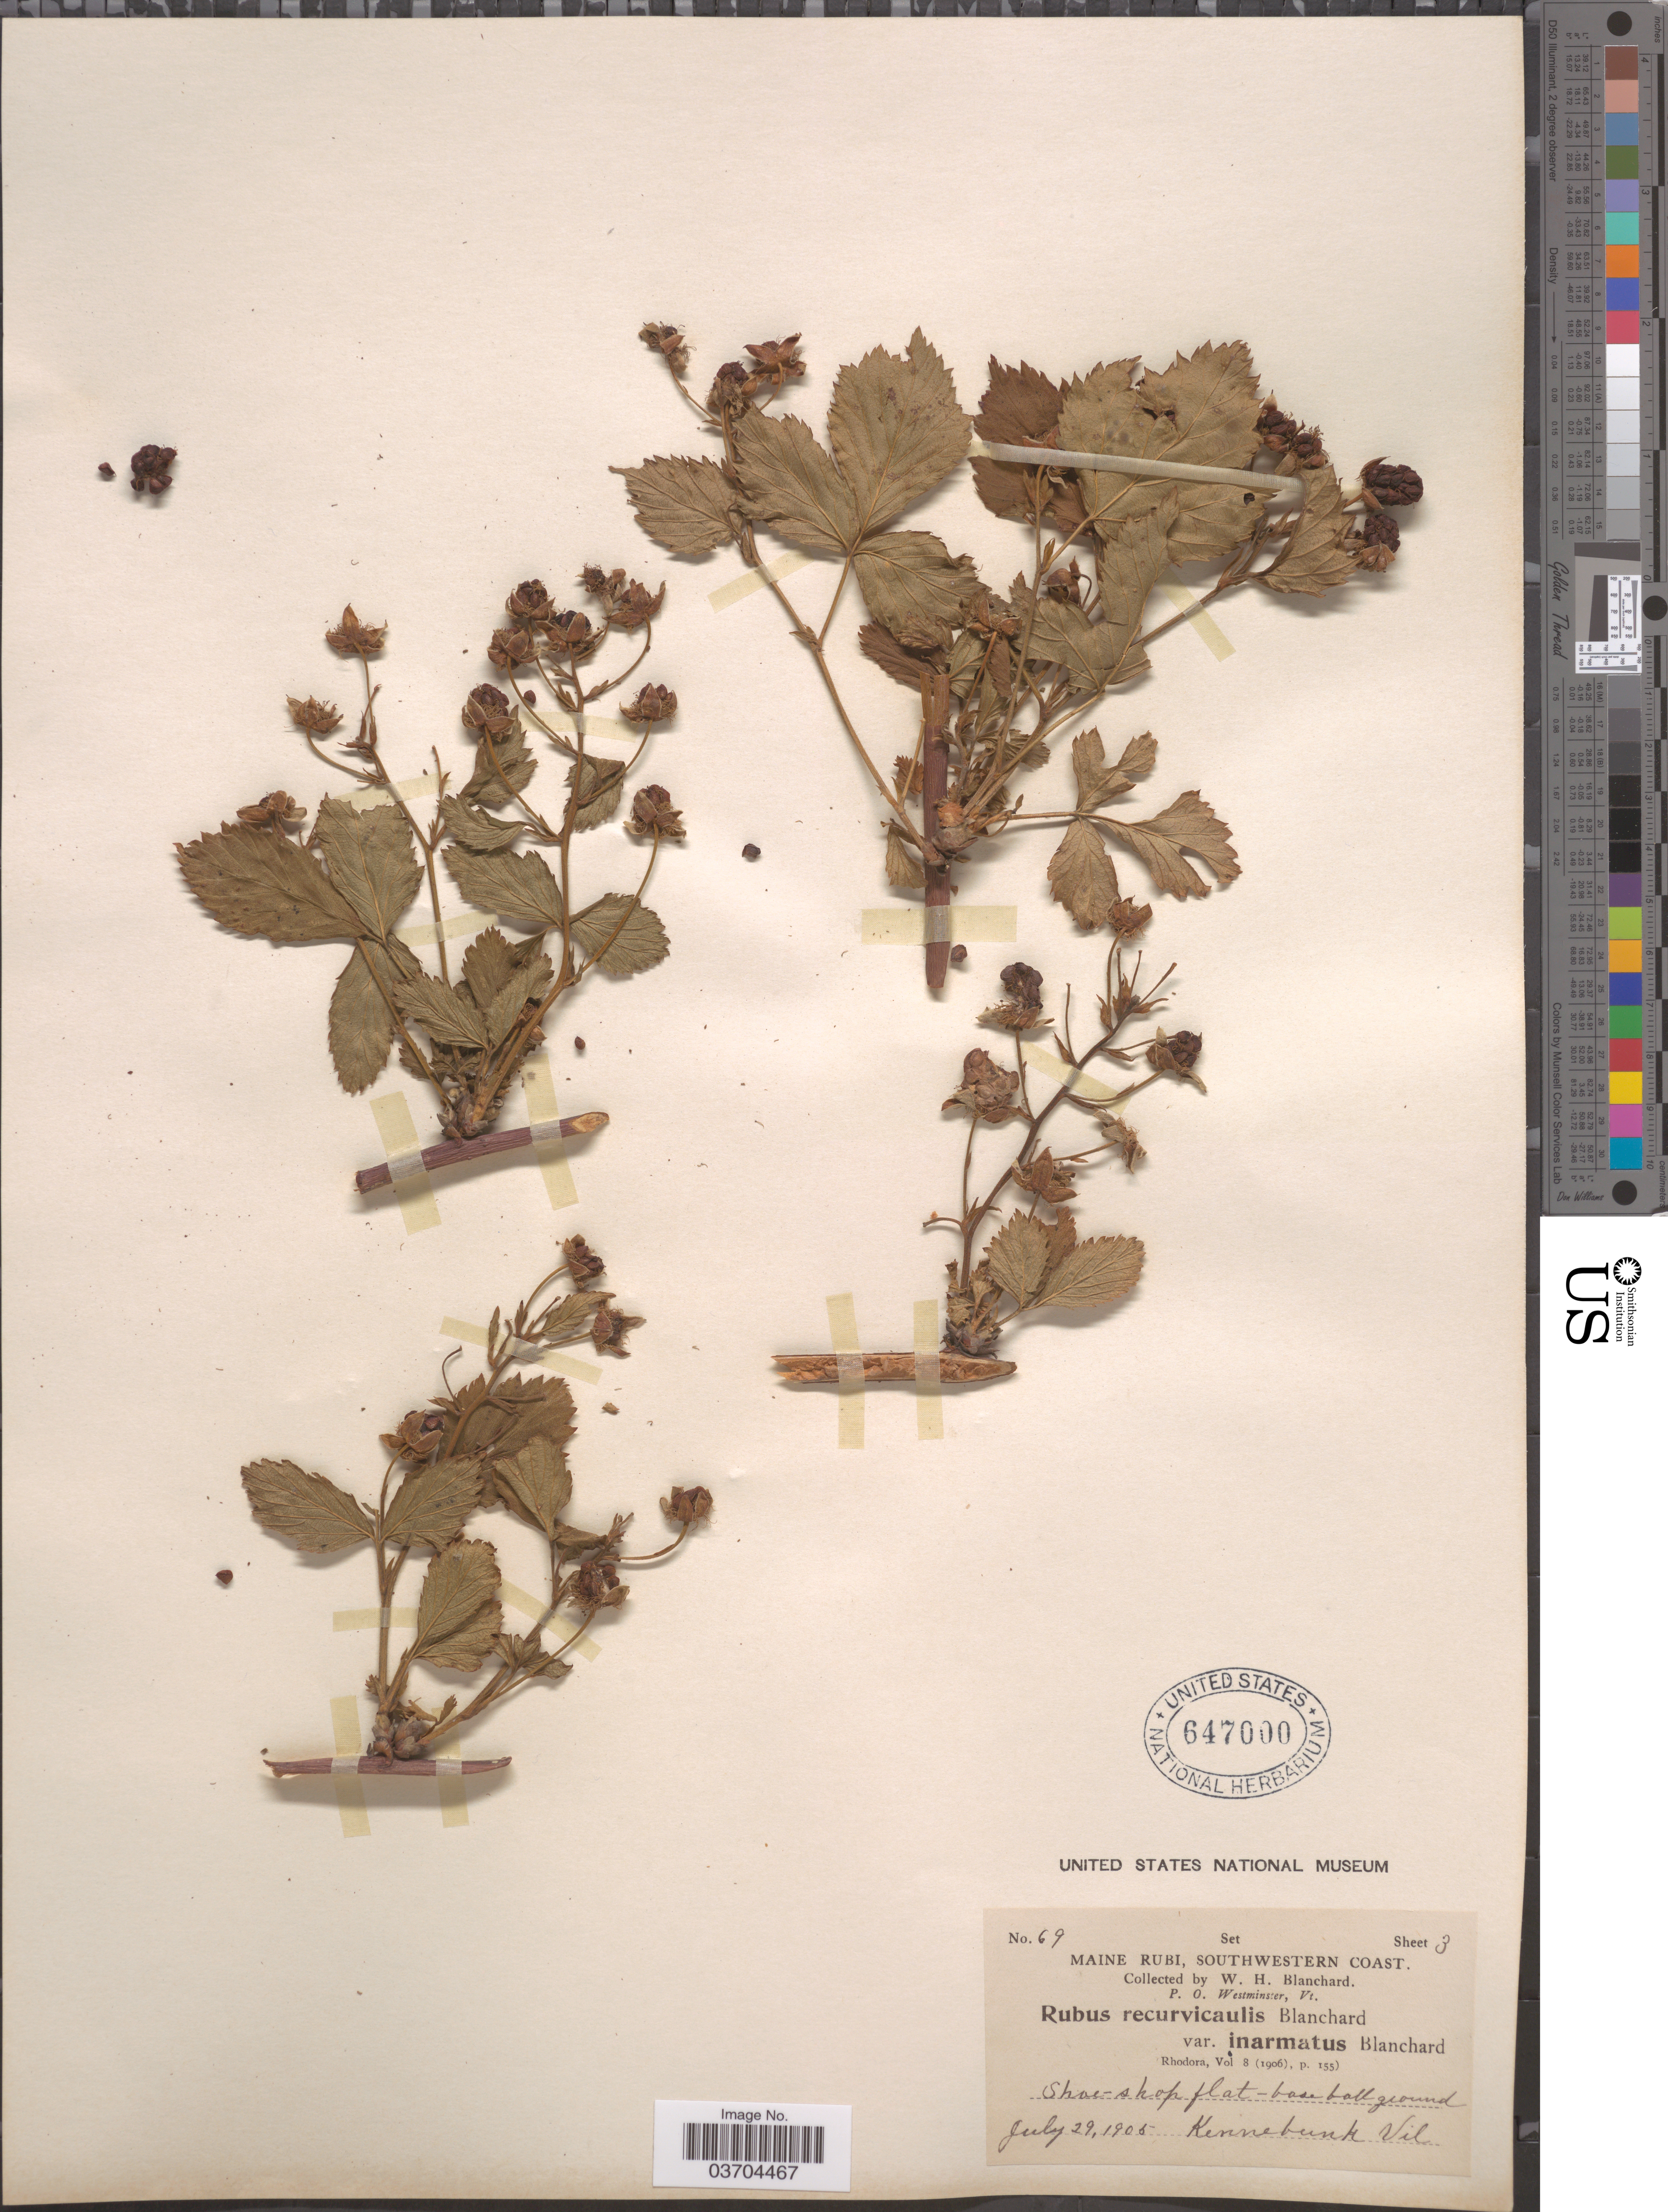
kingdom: Plantae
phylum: Tracheophyta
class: Magnoliopsida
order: Rosales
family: Rosaceae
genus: Rubus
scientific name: Rubus canadensis x R. procumbens Muhl.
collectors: W. H. Blanchard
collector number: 69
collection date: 1905-07-29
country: United States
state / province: Maine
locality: Maine Rubi, Southwestern coast. Shoe-shop flat- baseball ground. Kennebunk Vil.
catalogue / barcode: US 647000